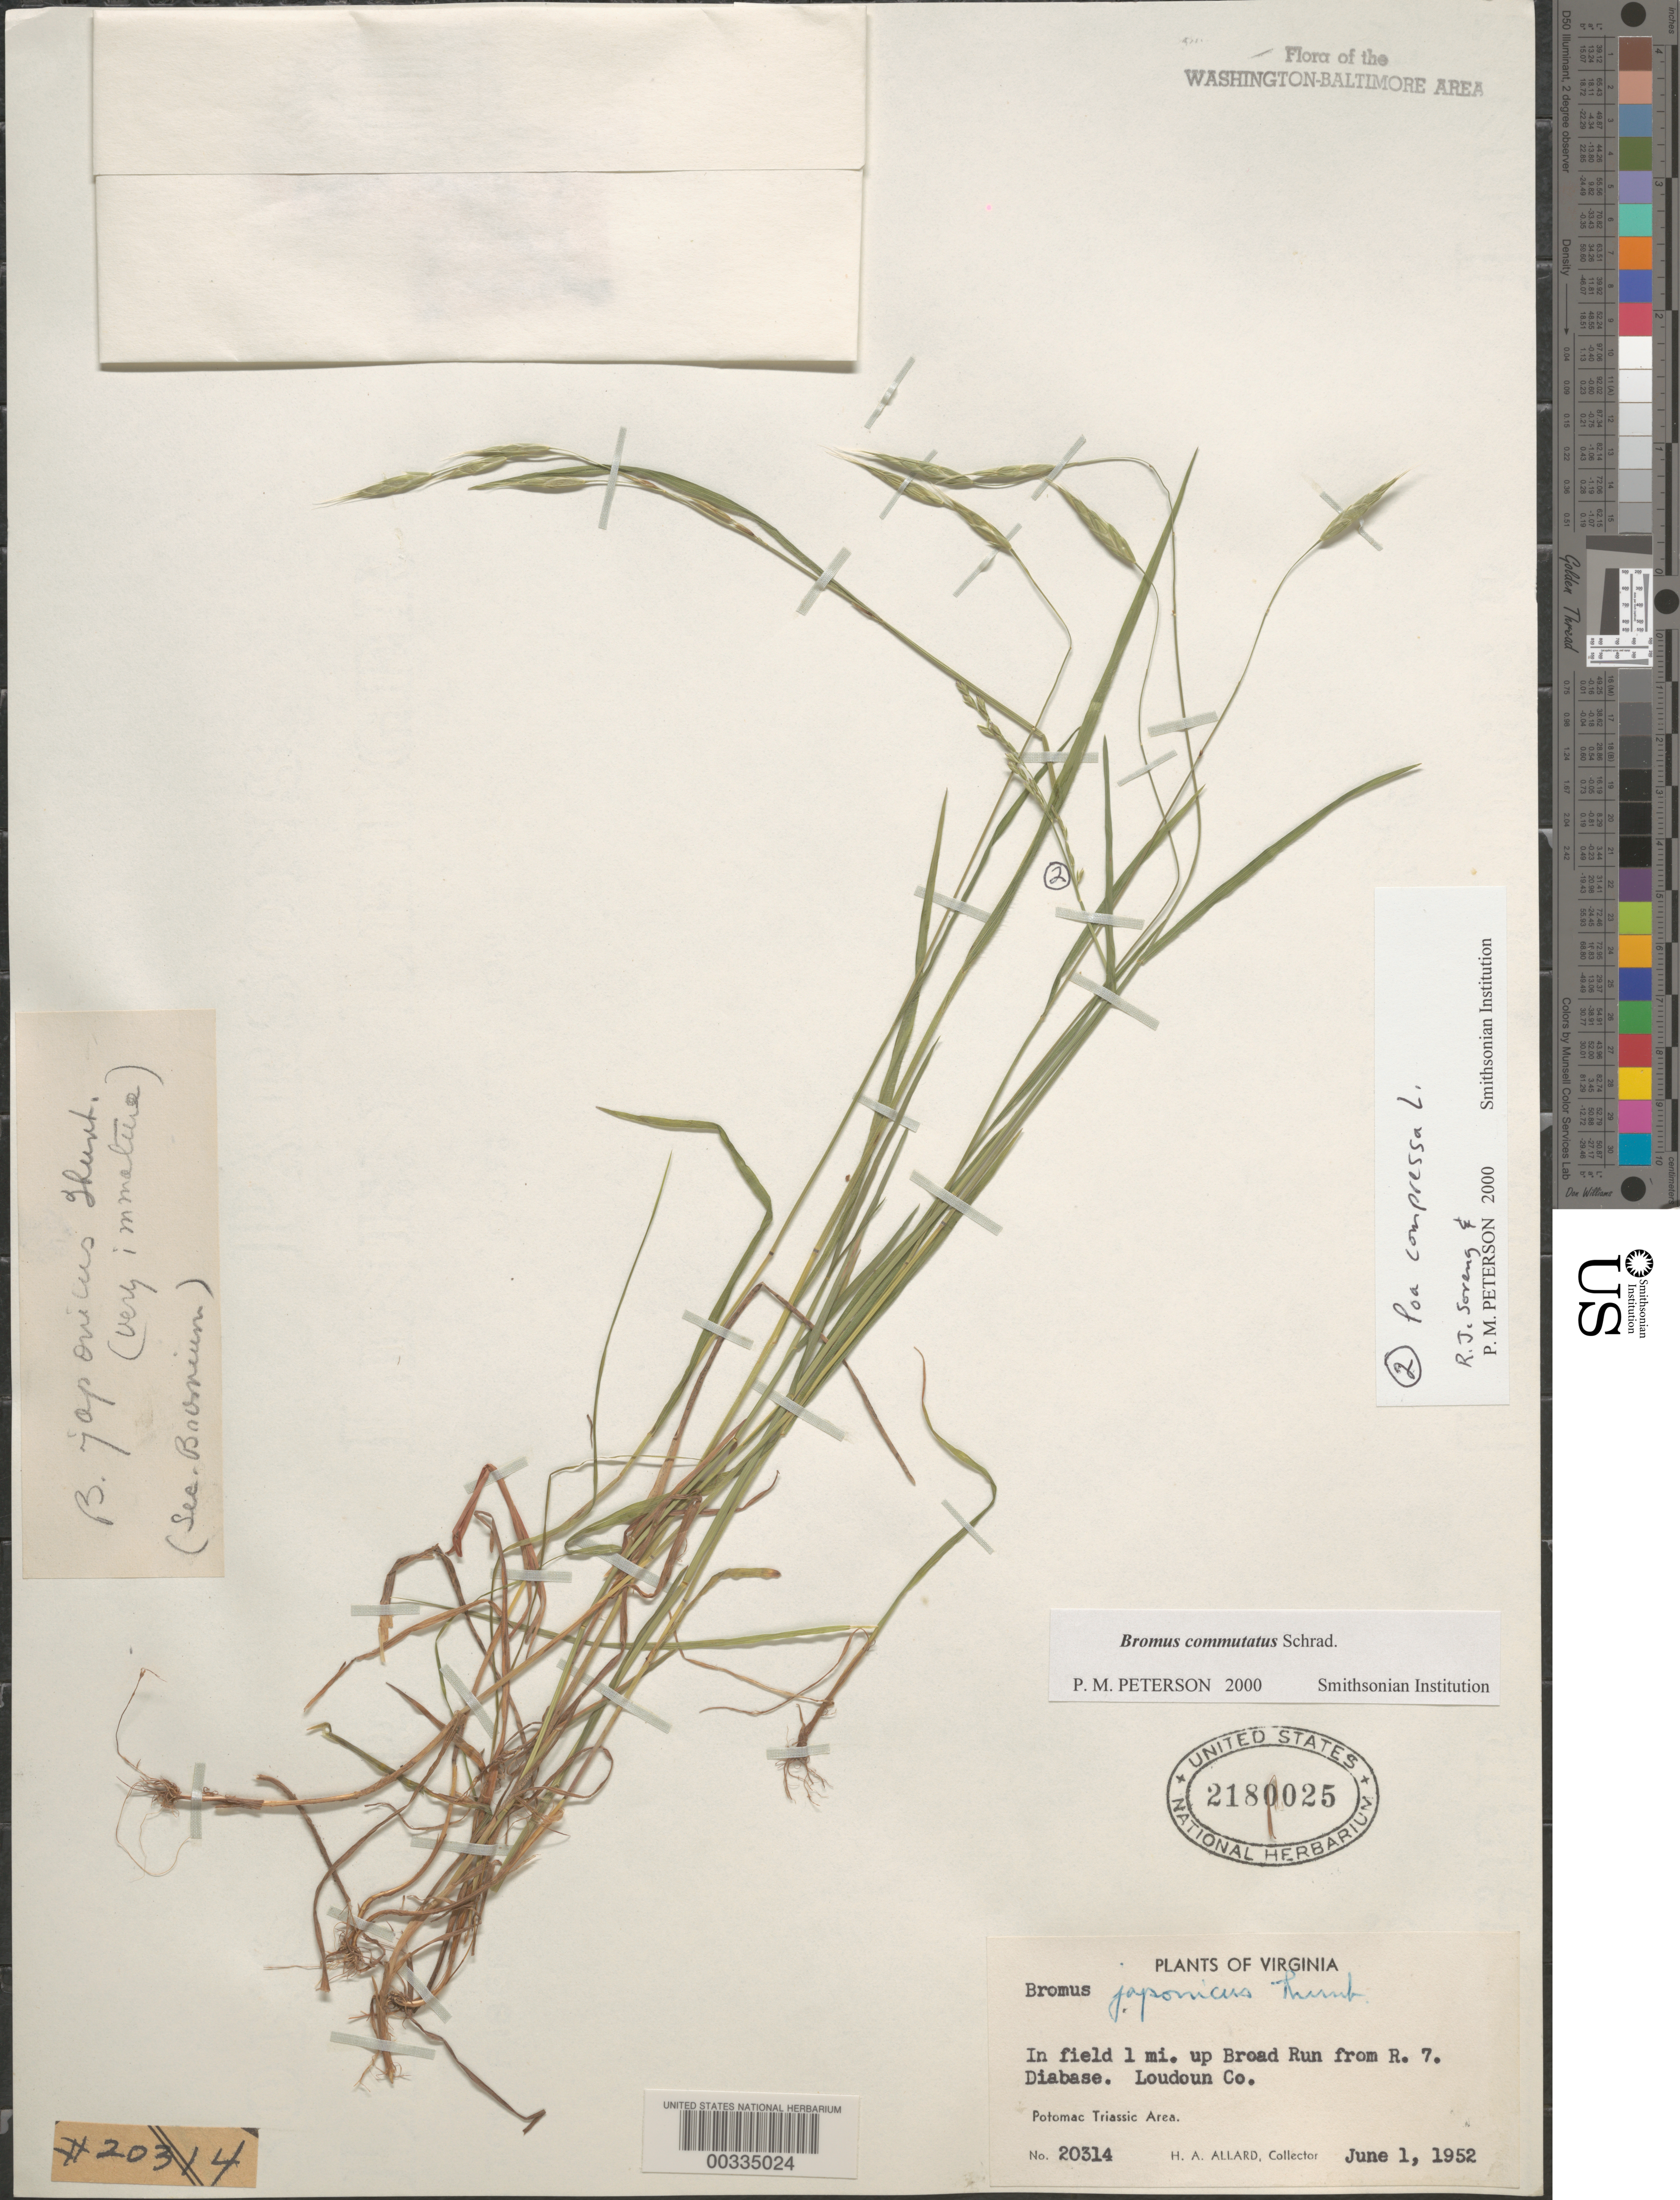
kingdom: Plantae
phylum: Tracheophyta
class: Liliopsida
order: Poales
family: Poaceae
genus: Bromus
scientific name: Bromus commutatus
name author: Schrad.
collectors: H. A. Allard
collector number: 20314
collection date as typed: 01 Jun 1952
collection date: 1952-06-01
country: United States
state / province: Virginia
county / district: Loudoun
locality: Upstream from Route 7 on Broad Run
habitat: In field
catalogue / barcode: US 2180025